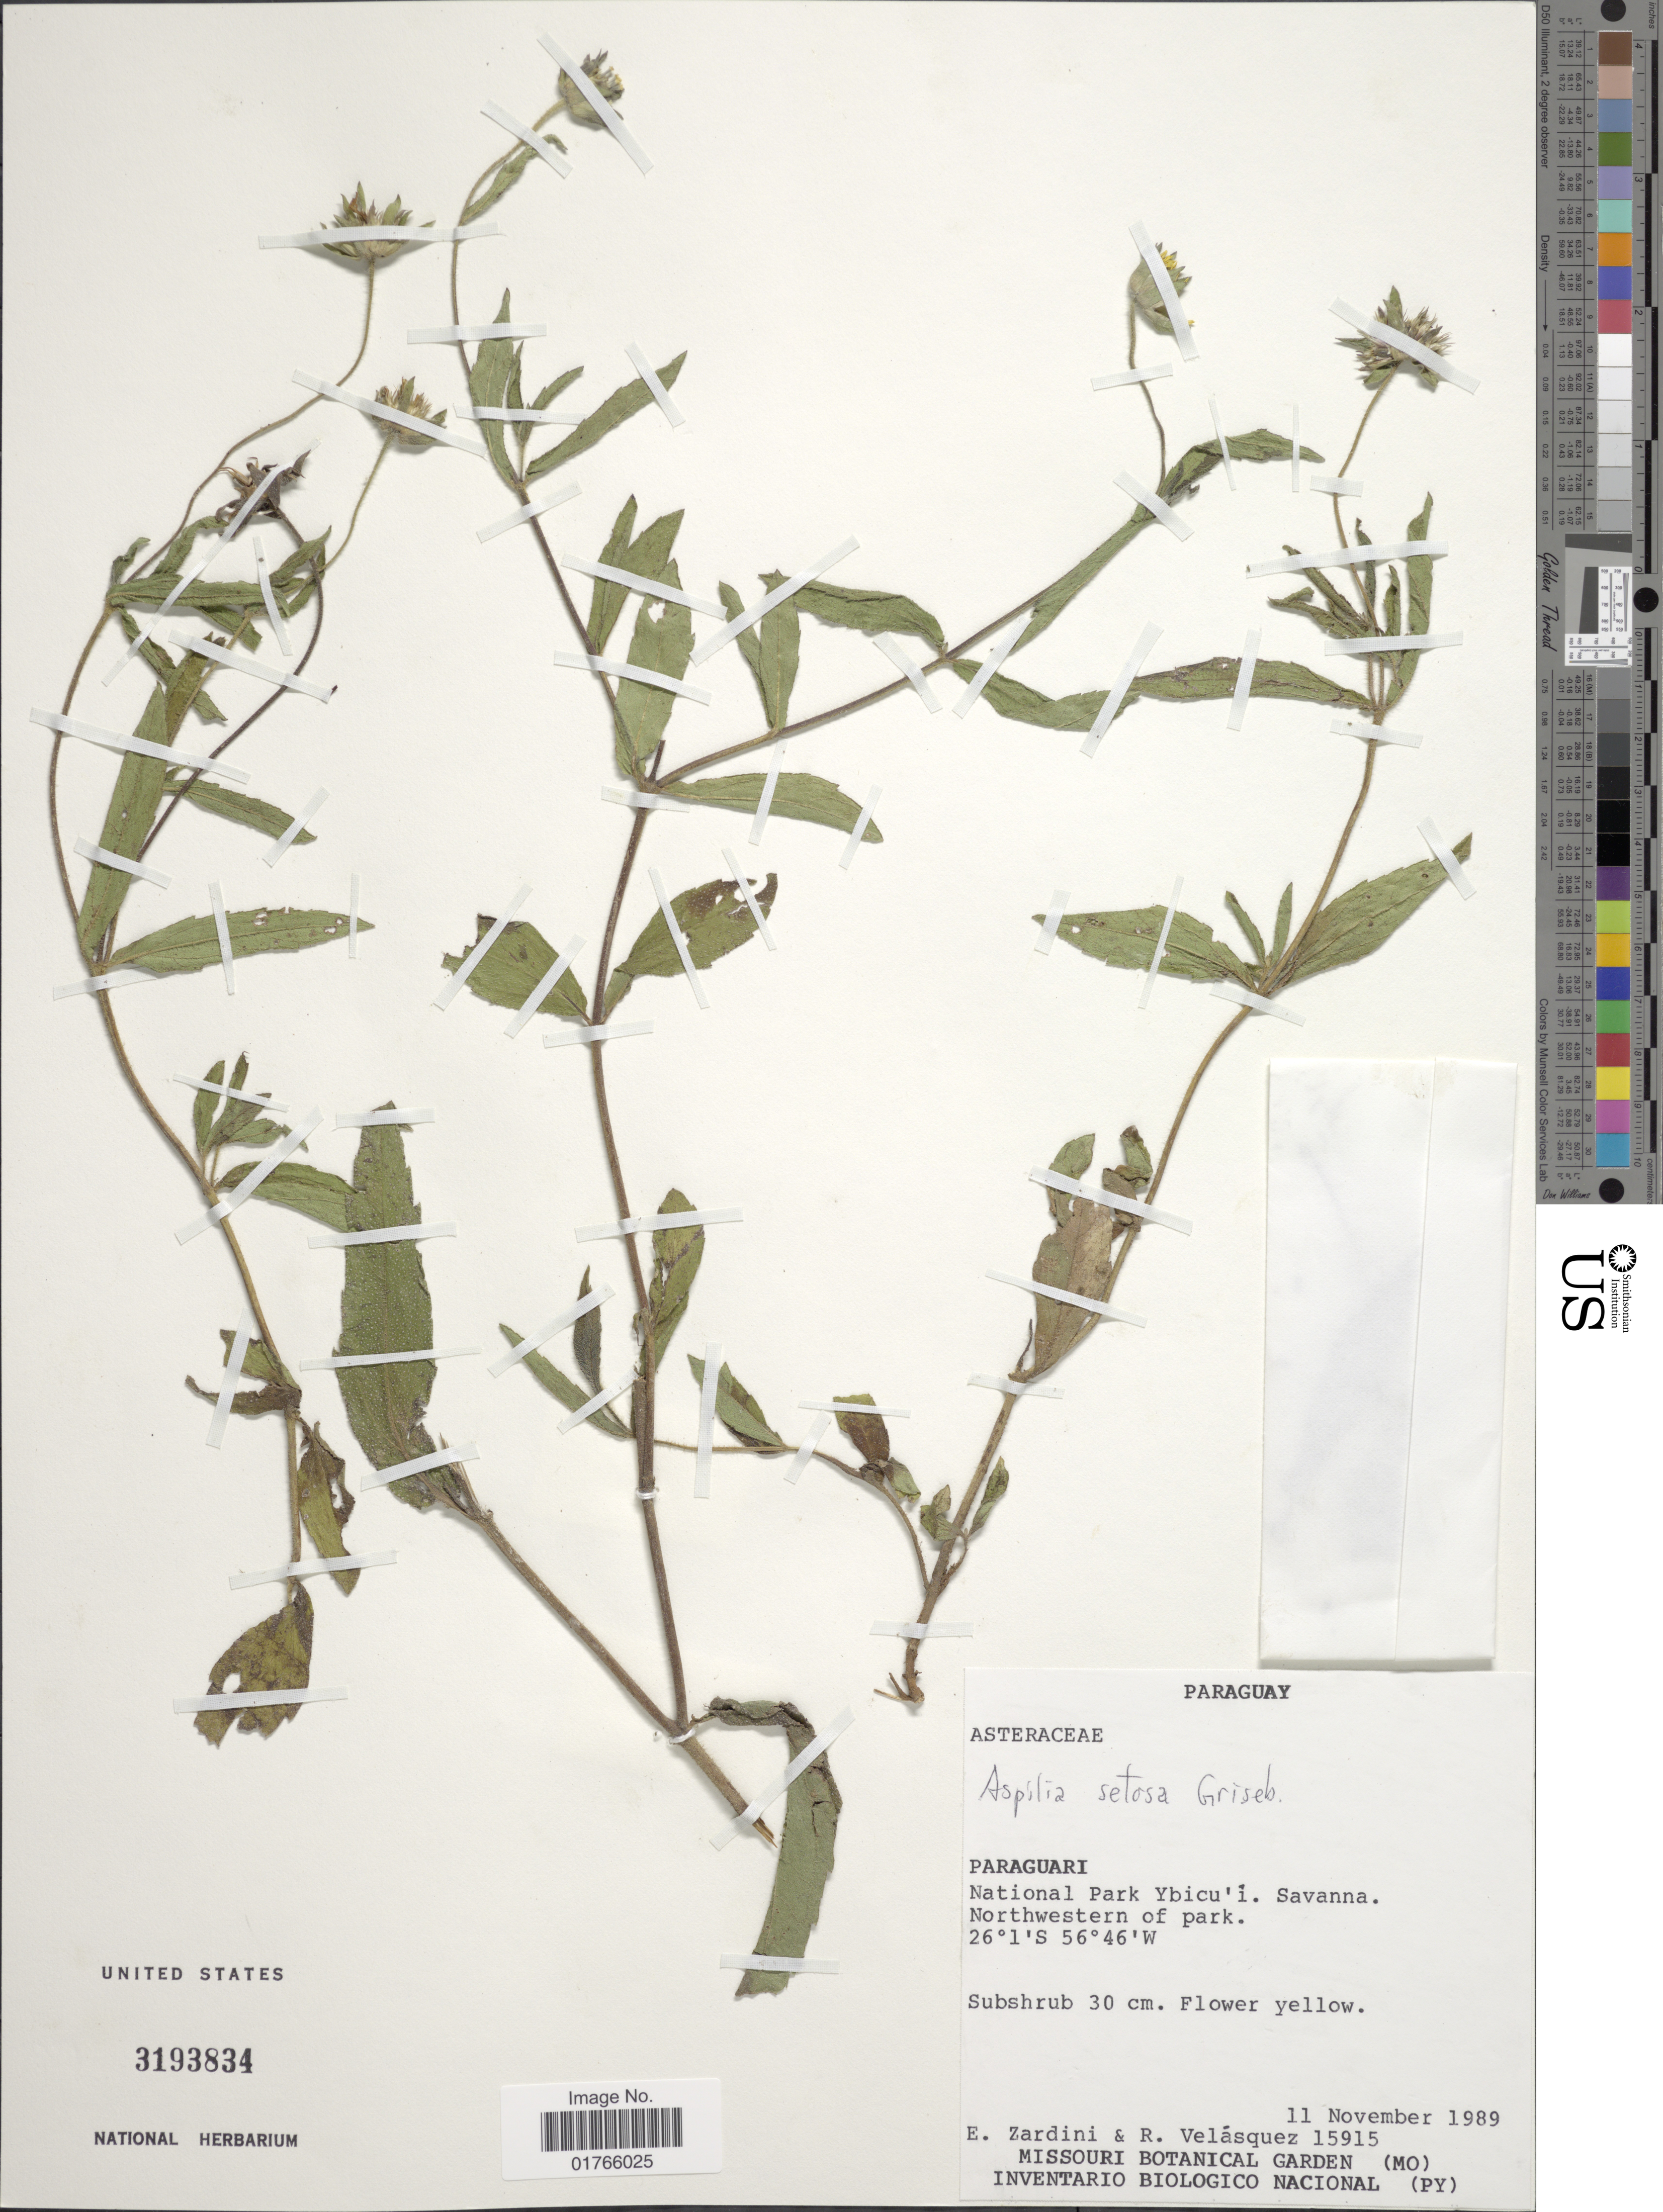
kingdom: Plantae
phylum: Tracheophyta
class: Magnoliopsida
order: Asterales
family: Asteraceae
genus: Aspilia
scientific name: Aspilia setosa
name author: Griseb.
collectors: E. M. Zardini & R. Velásquez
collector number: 15915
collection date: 1989-11-11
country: Paraguay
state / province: Paraguari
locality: National Park Ybicu'i, Northwestern of park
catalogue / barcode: US 3193834